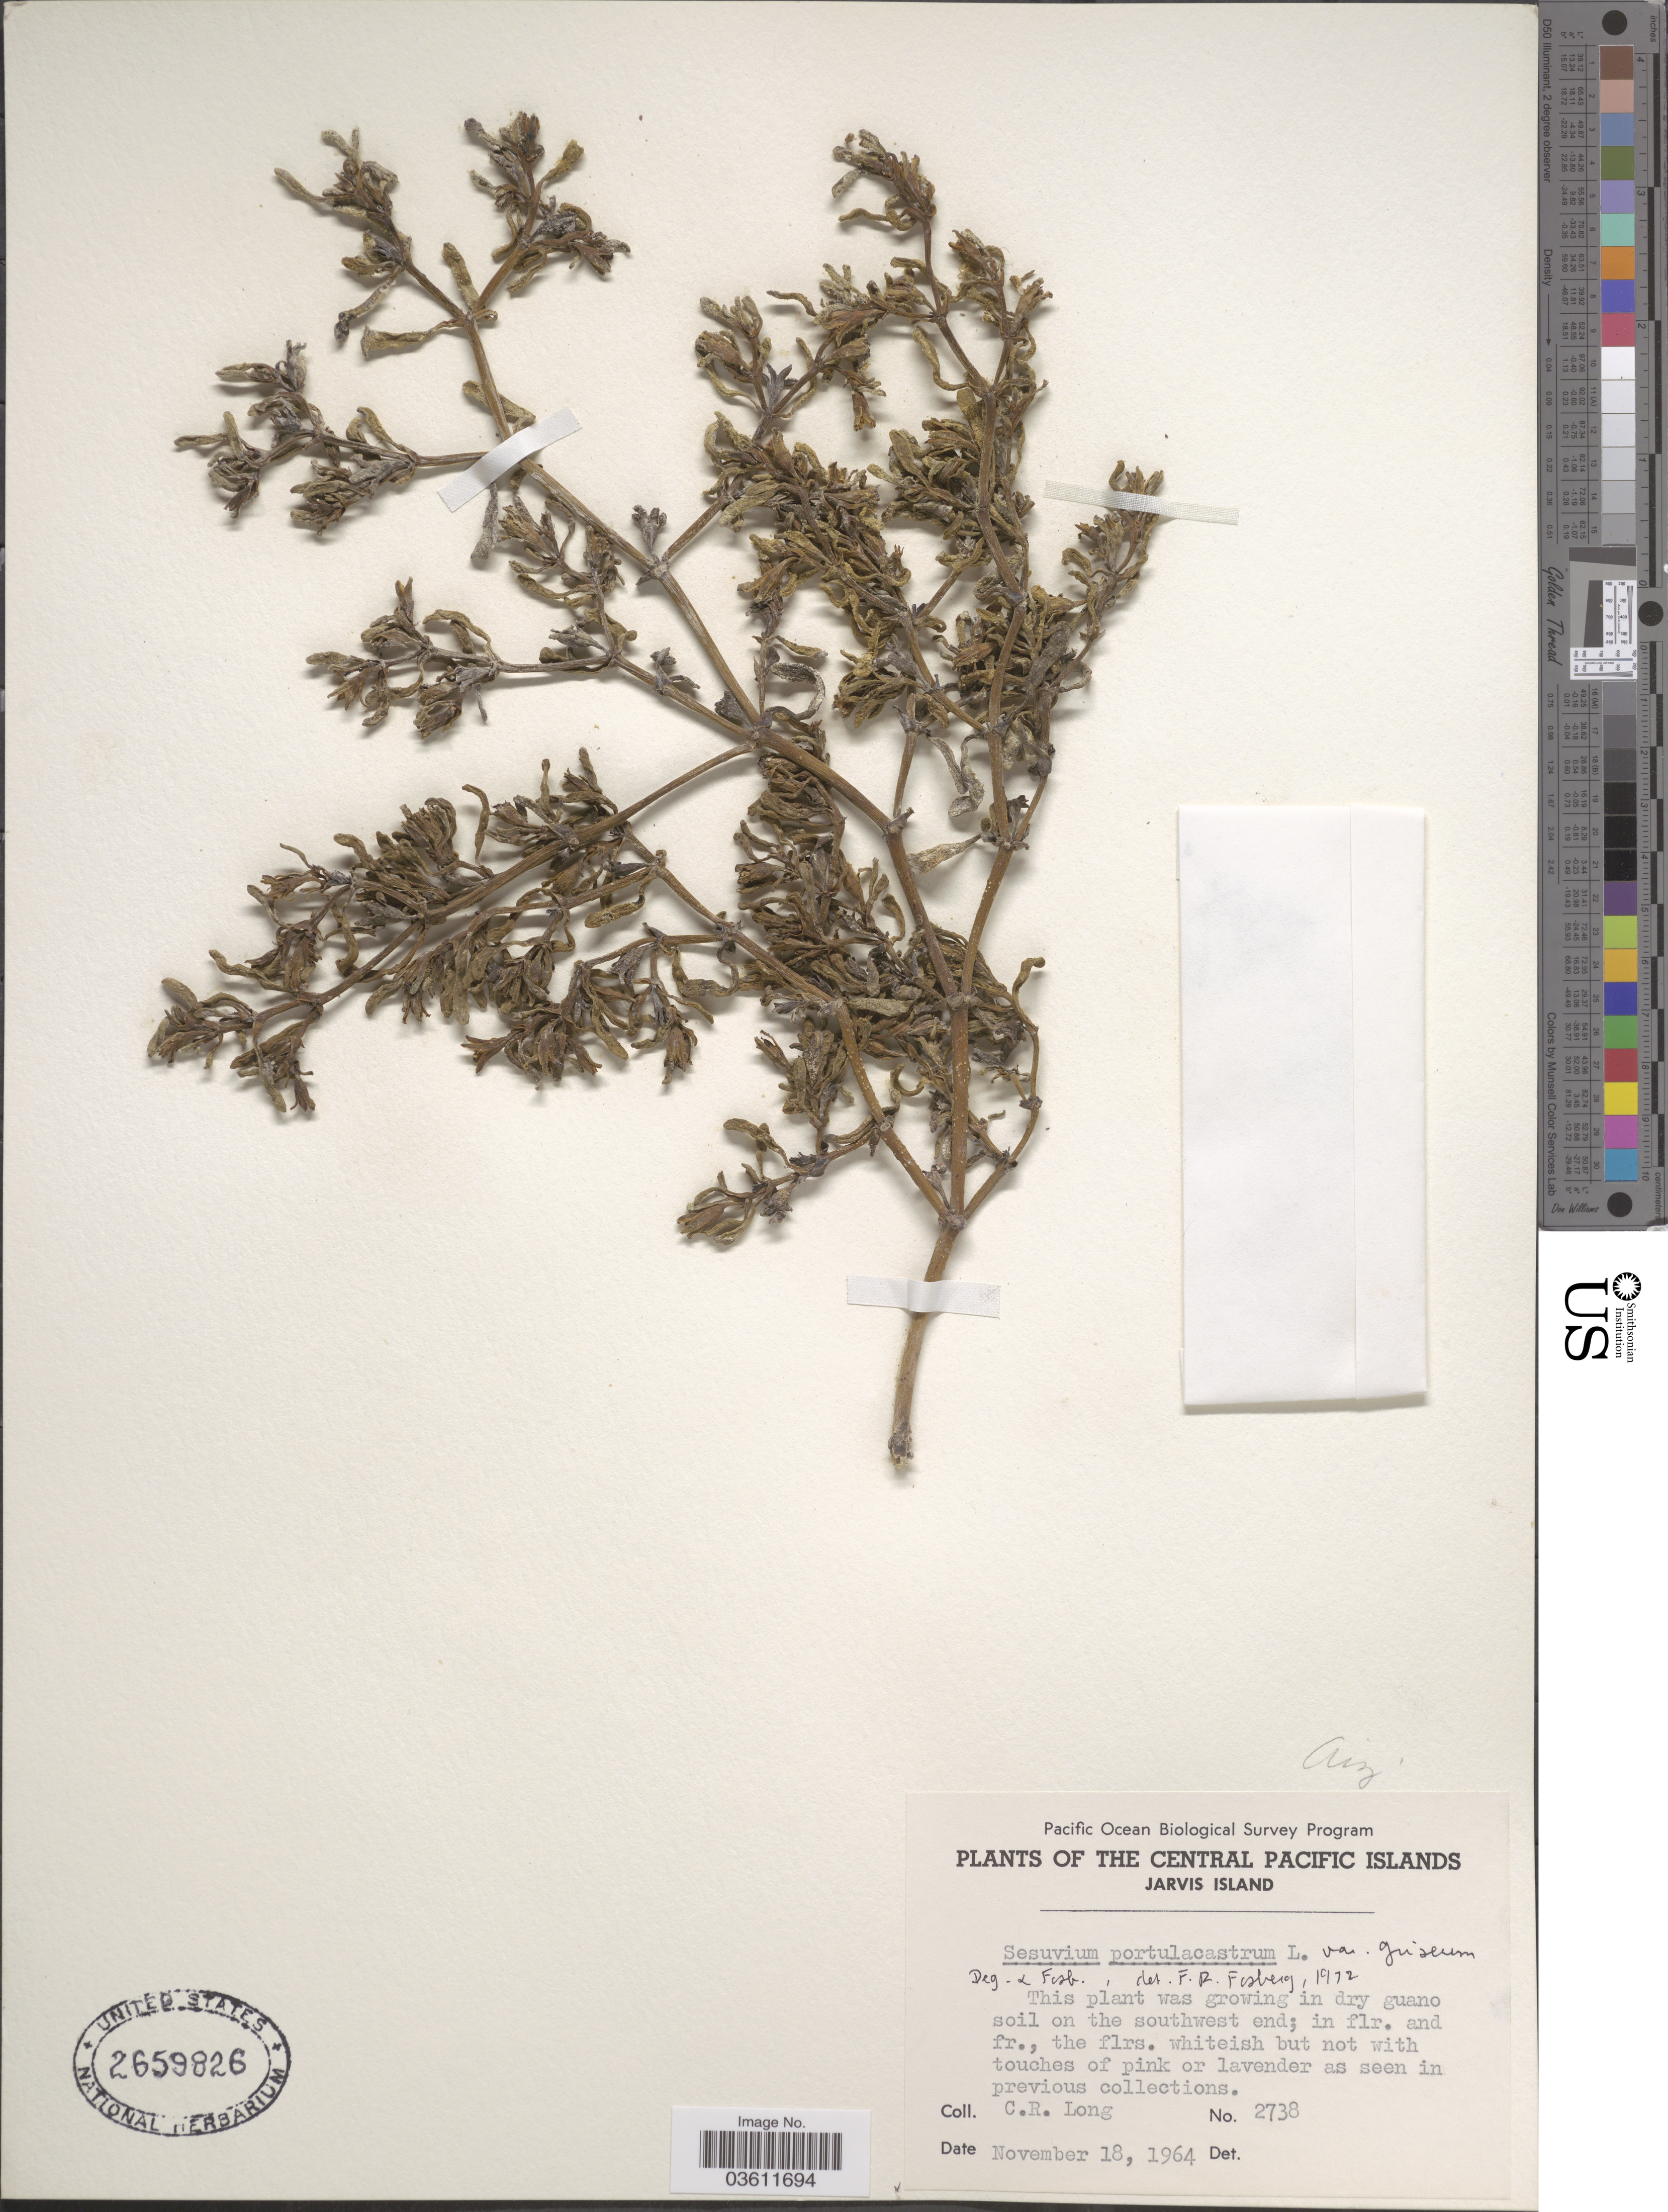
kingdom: Plantae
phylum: Tracheophyta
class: Magnoliopsida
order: Caryophyllales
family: Aizoaceae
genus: Sesuvium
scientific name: Sesuvium portulacastrum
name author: (L.) L.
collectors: C. R. Long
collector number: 2738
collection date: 1964-11-18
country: U.S. Administered Pacific Islands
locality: The Central Pacific Islands. Jarvis Island.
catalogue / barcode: US 2659826